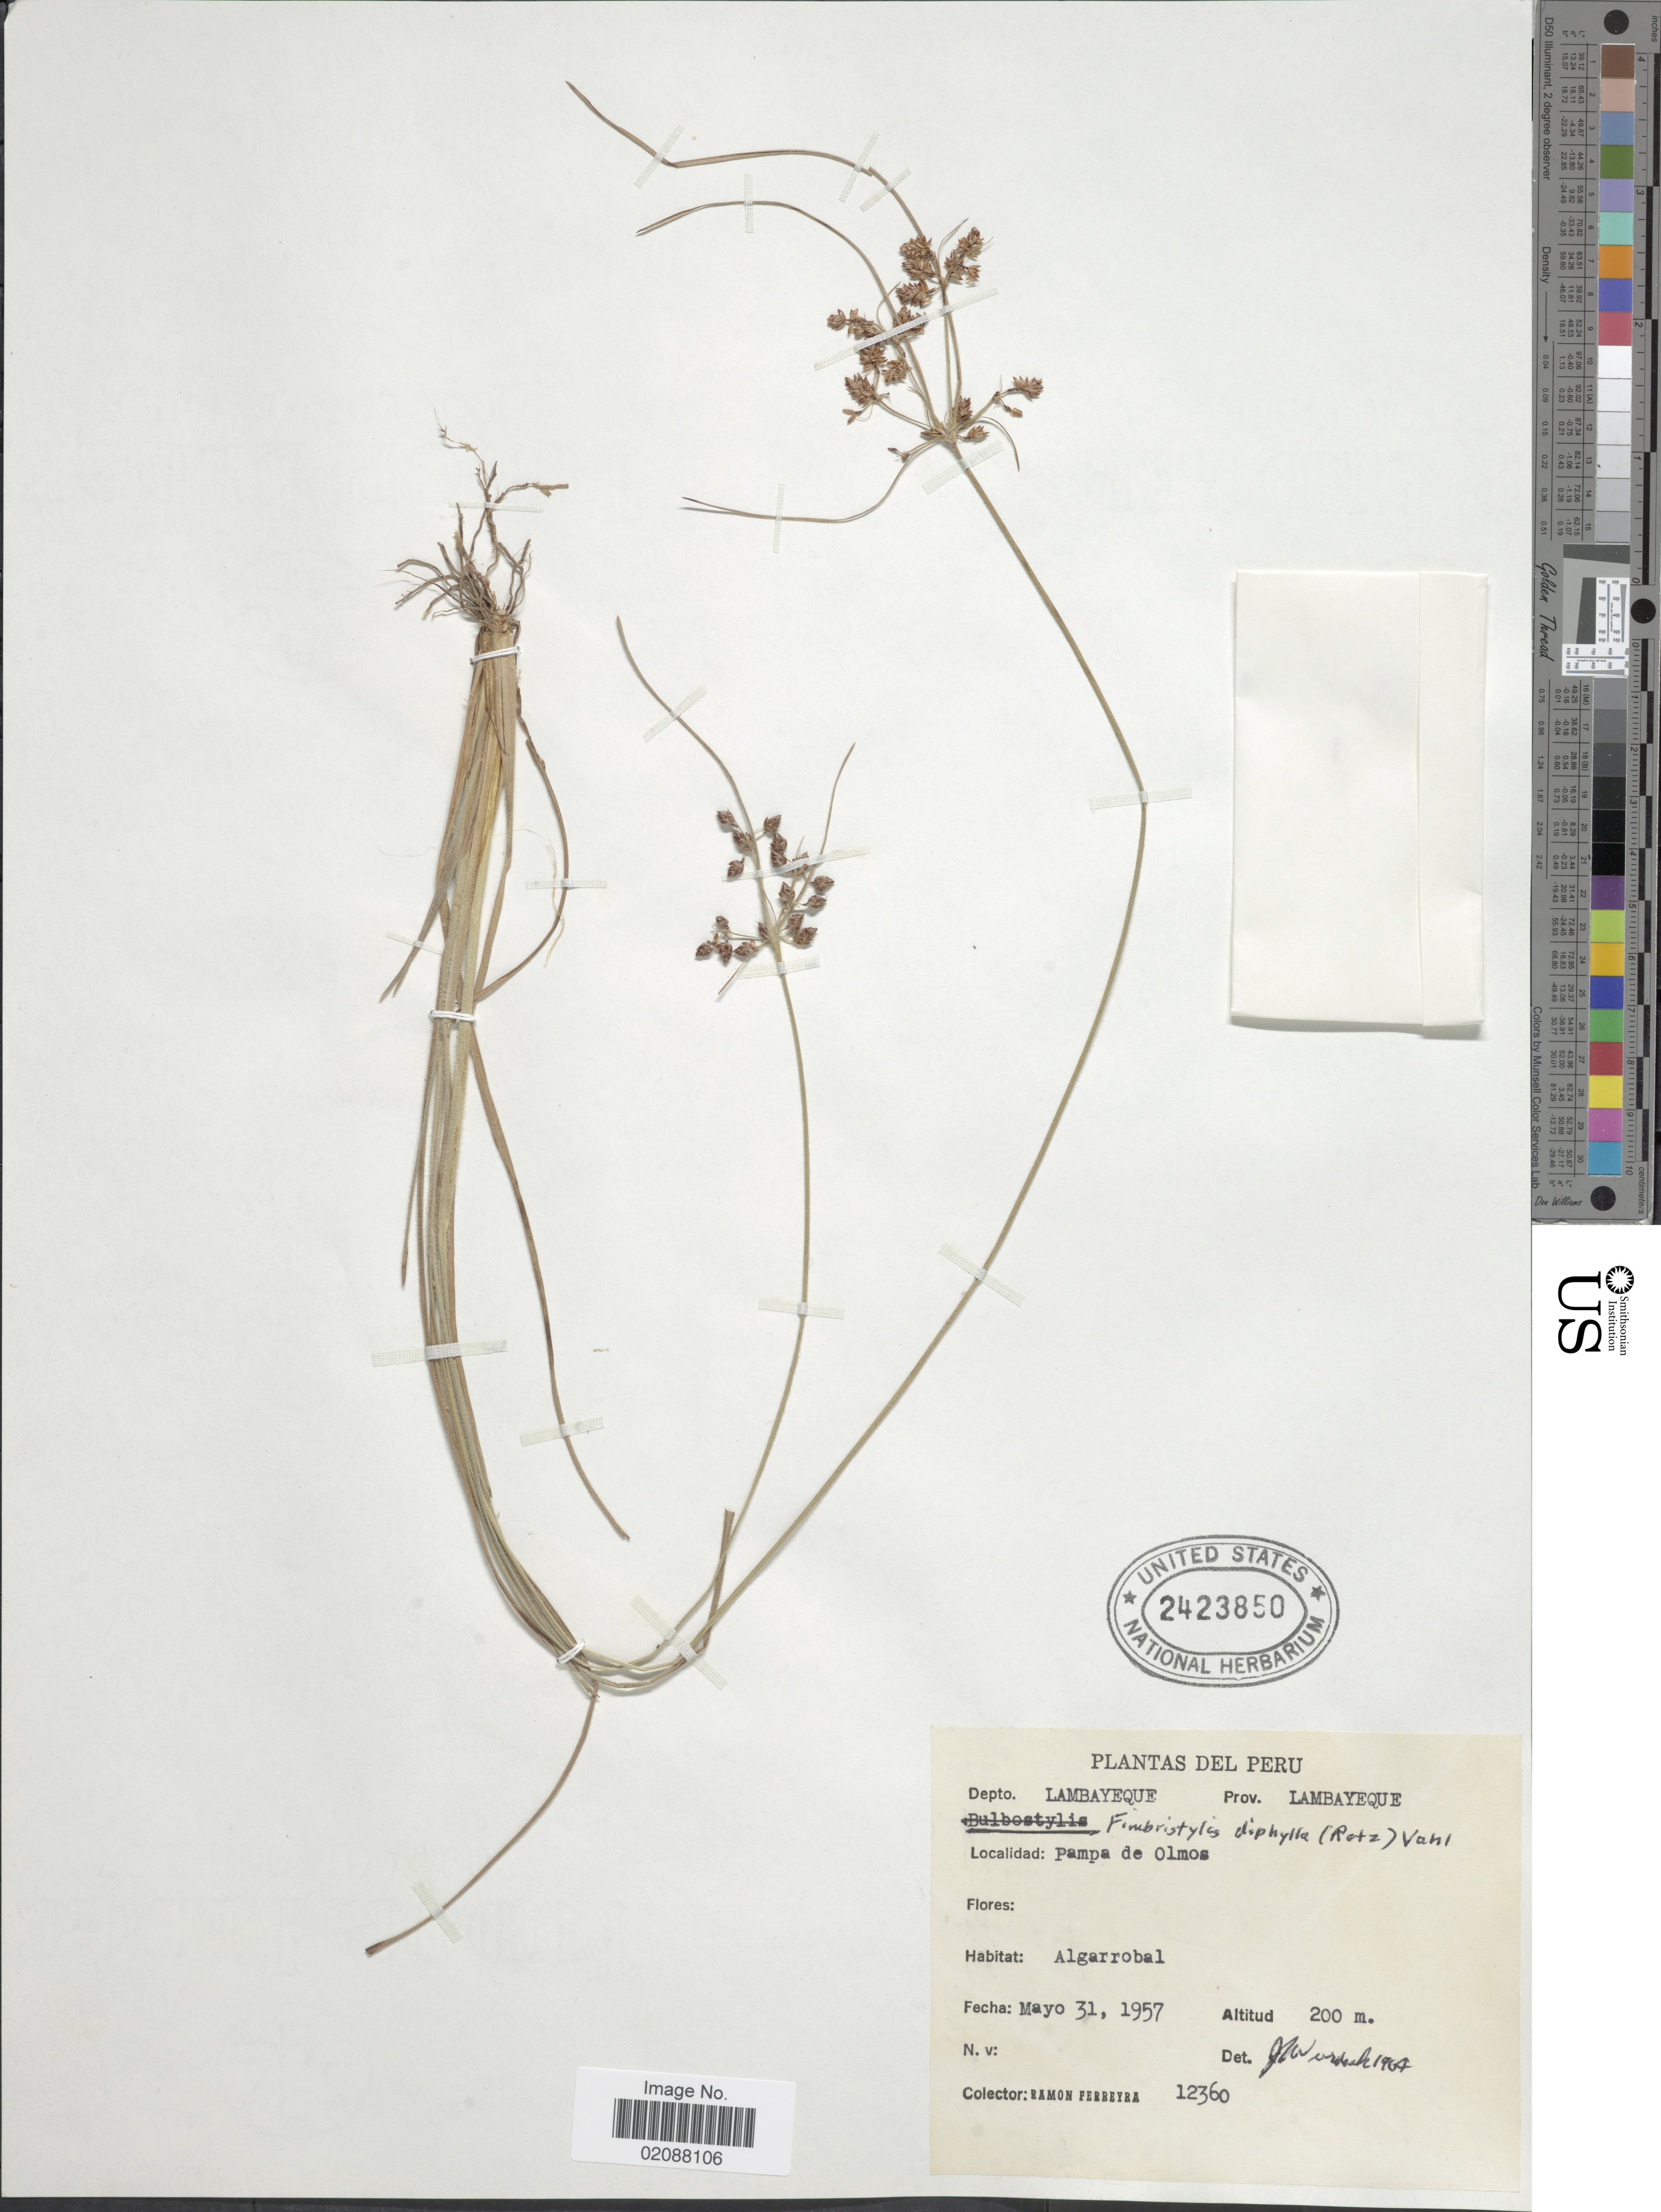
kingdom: Plantae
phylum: Tracheophyta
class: Liliopsida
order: Poales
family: Cyperaceae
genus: Fimbristylis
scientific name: Fimbristylis annua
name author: (All.) Roem. & Schult.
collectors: R. A. Ferreyra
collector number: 12360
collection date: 1957-05-31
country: Peru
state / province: Lambayeque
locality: Depto. Lambayeque, Prov. Lambayeque, pampa de Olmos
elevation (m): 200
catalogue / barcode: US 2423850